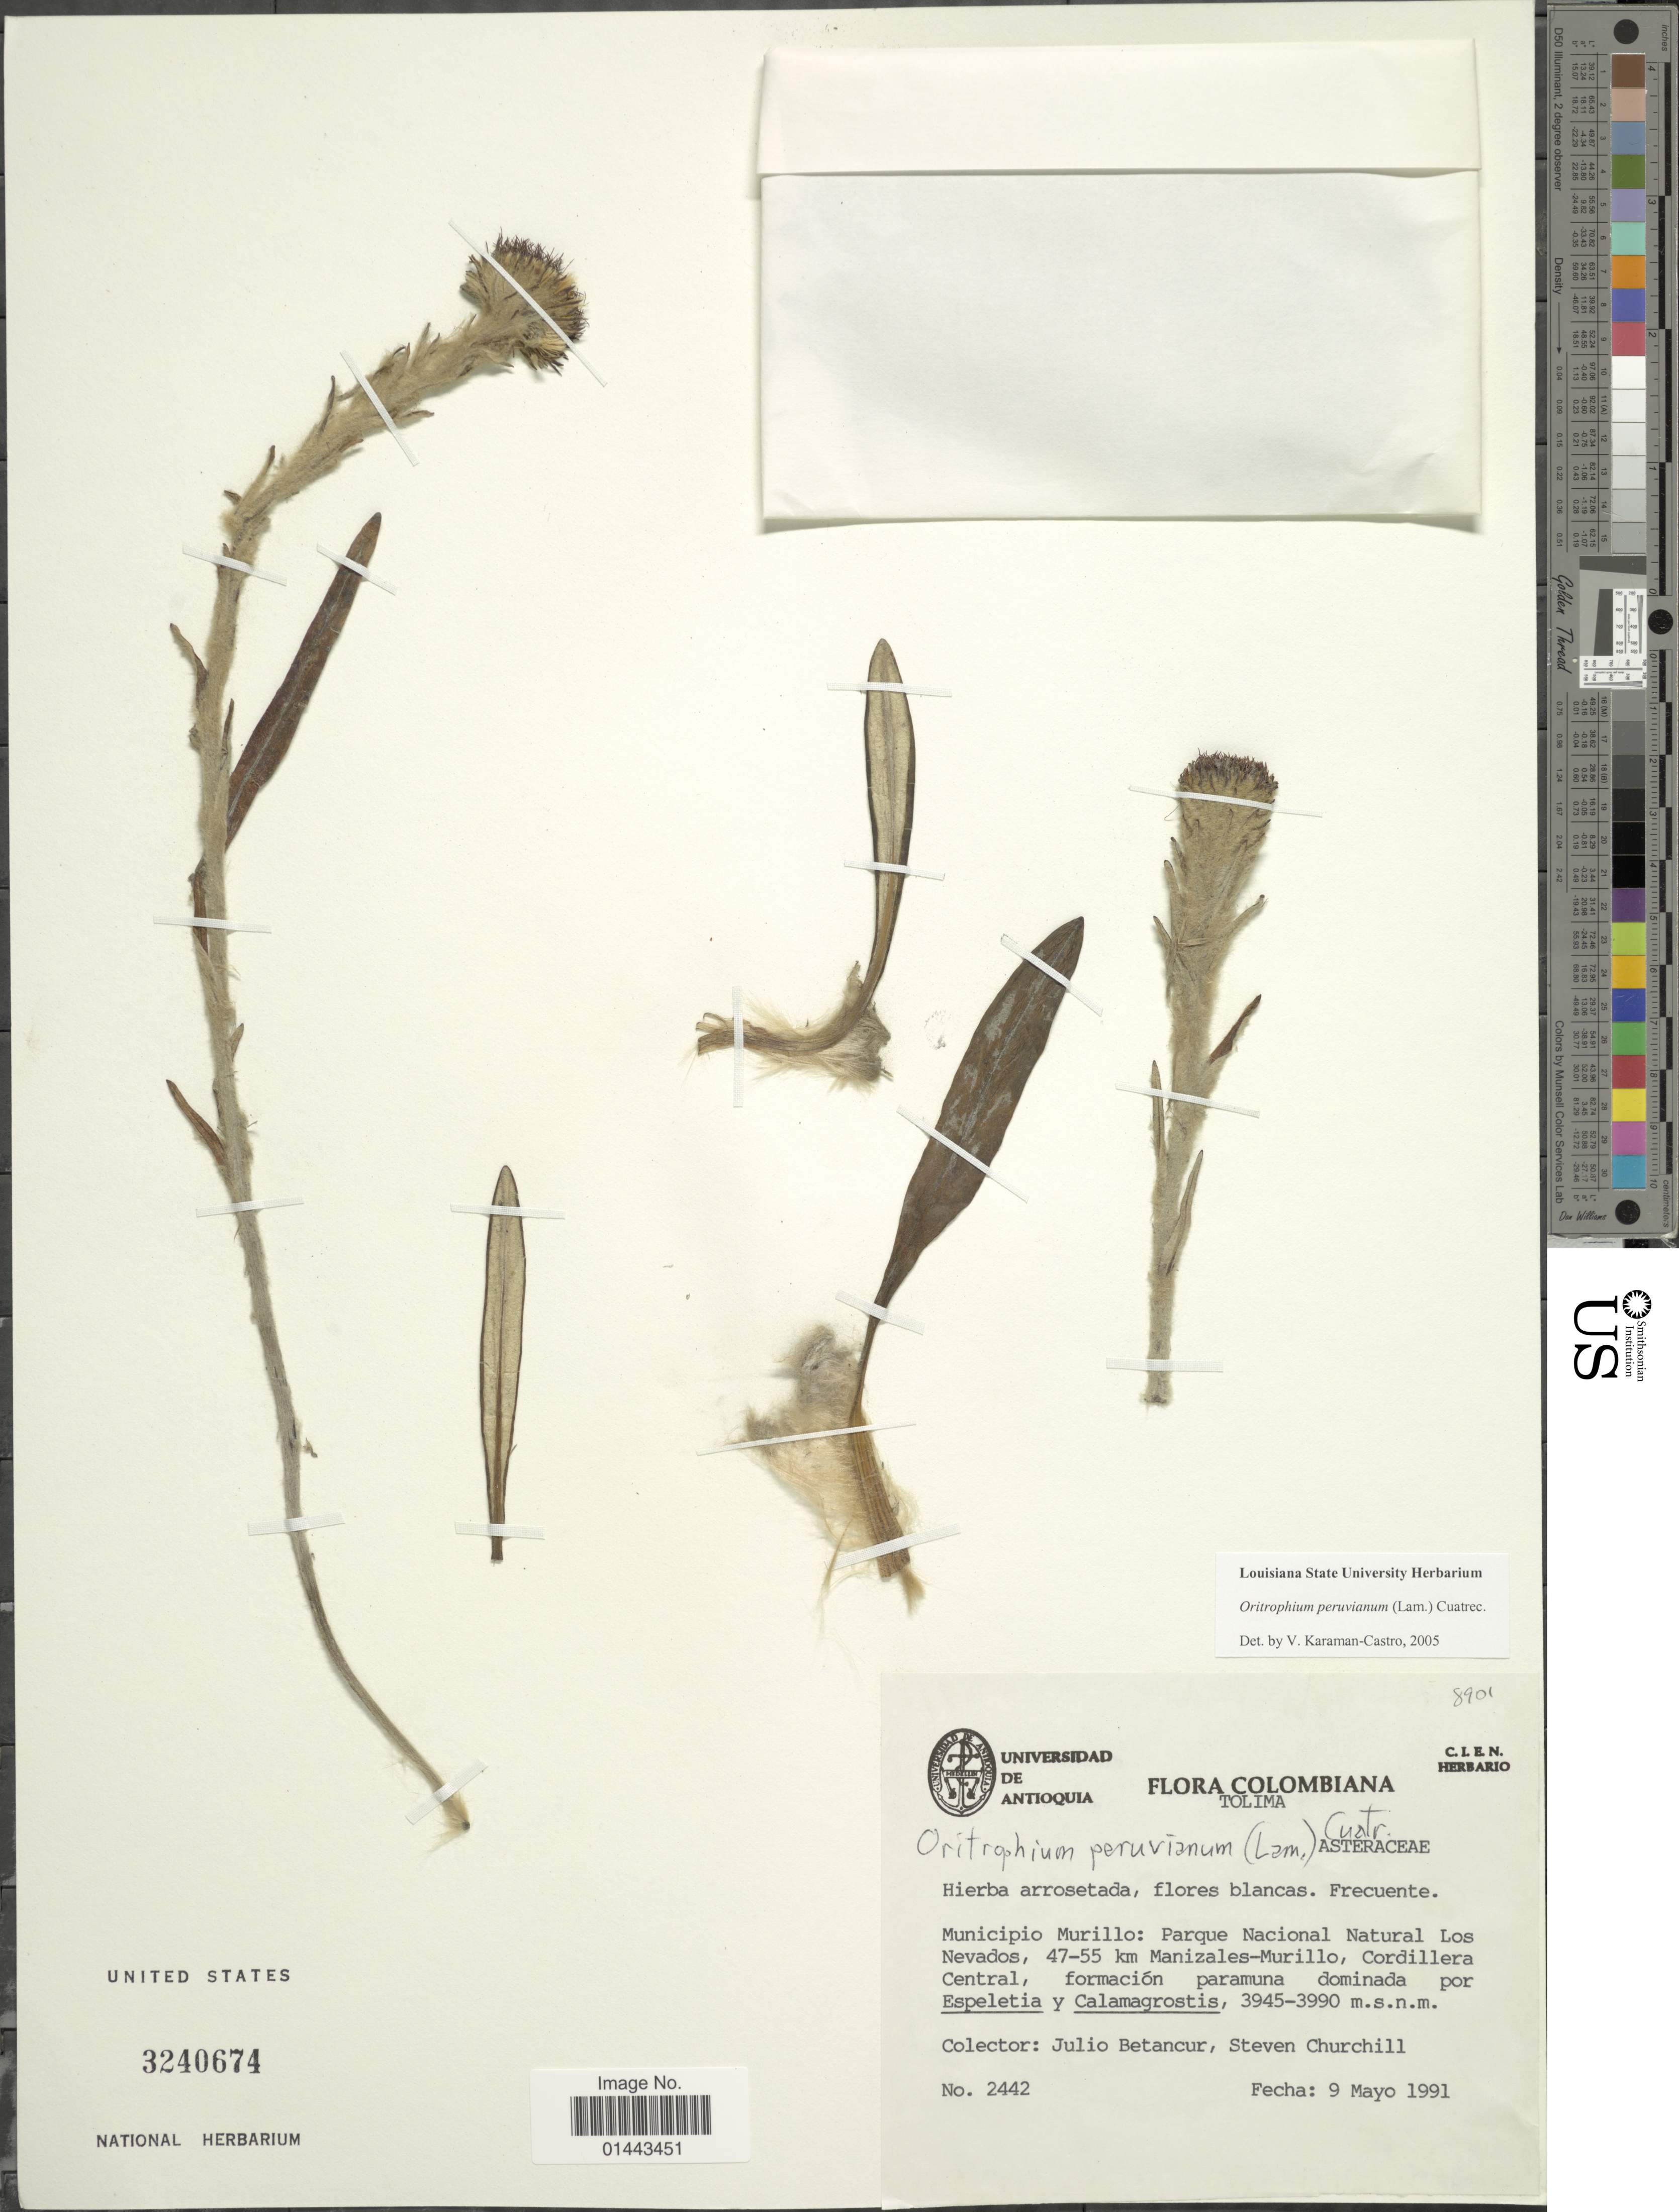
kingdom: Plantae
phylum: Tracheophyta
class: Magnoliopsida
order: Asterales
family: Asteraceae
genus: Oritrophium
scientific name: Oritrophium peruvianum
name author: (Lam.) Cuatrec.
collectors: J. Betancur & S. Churchill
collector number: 2442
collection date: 1991-05-09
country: Colombia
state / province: Tolima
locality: Municipio de Murillo: Parque Nacional Natural Los Nevados, 47-55 km Manizales-Murillo, Cordillera Central.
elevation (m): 3945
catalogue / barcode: US 3240674